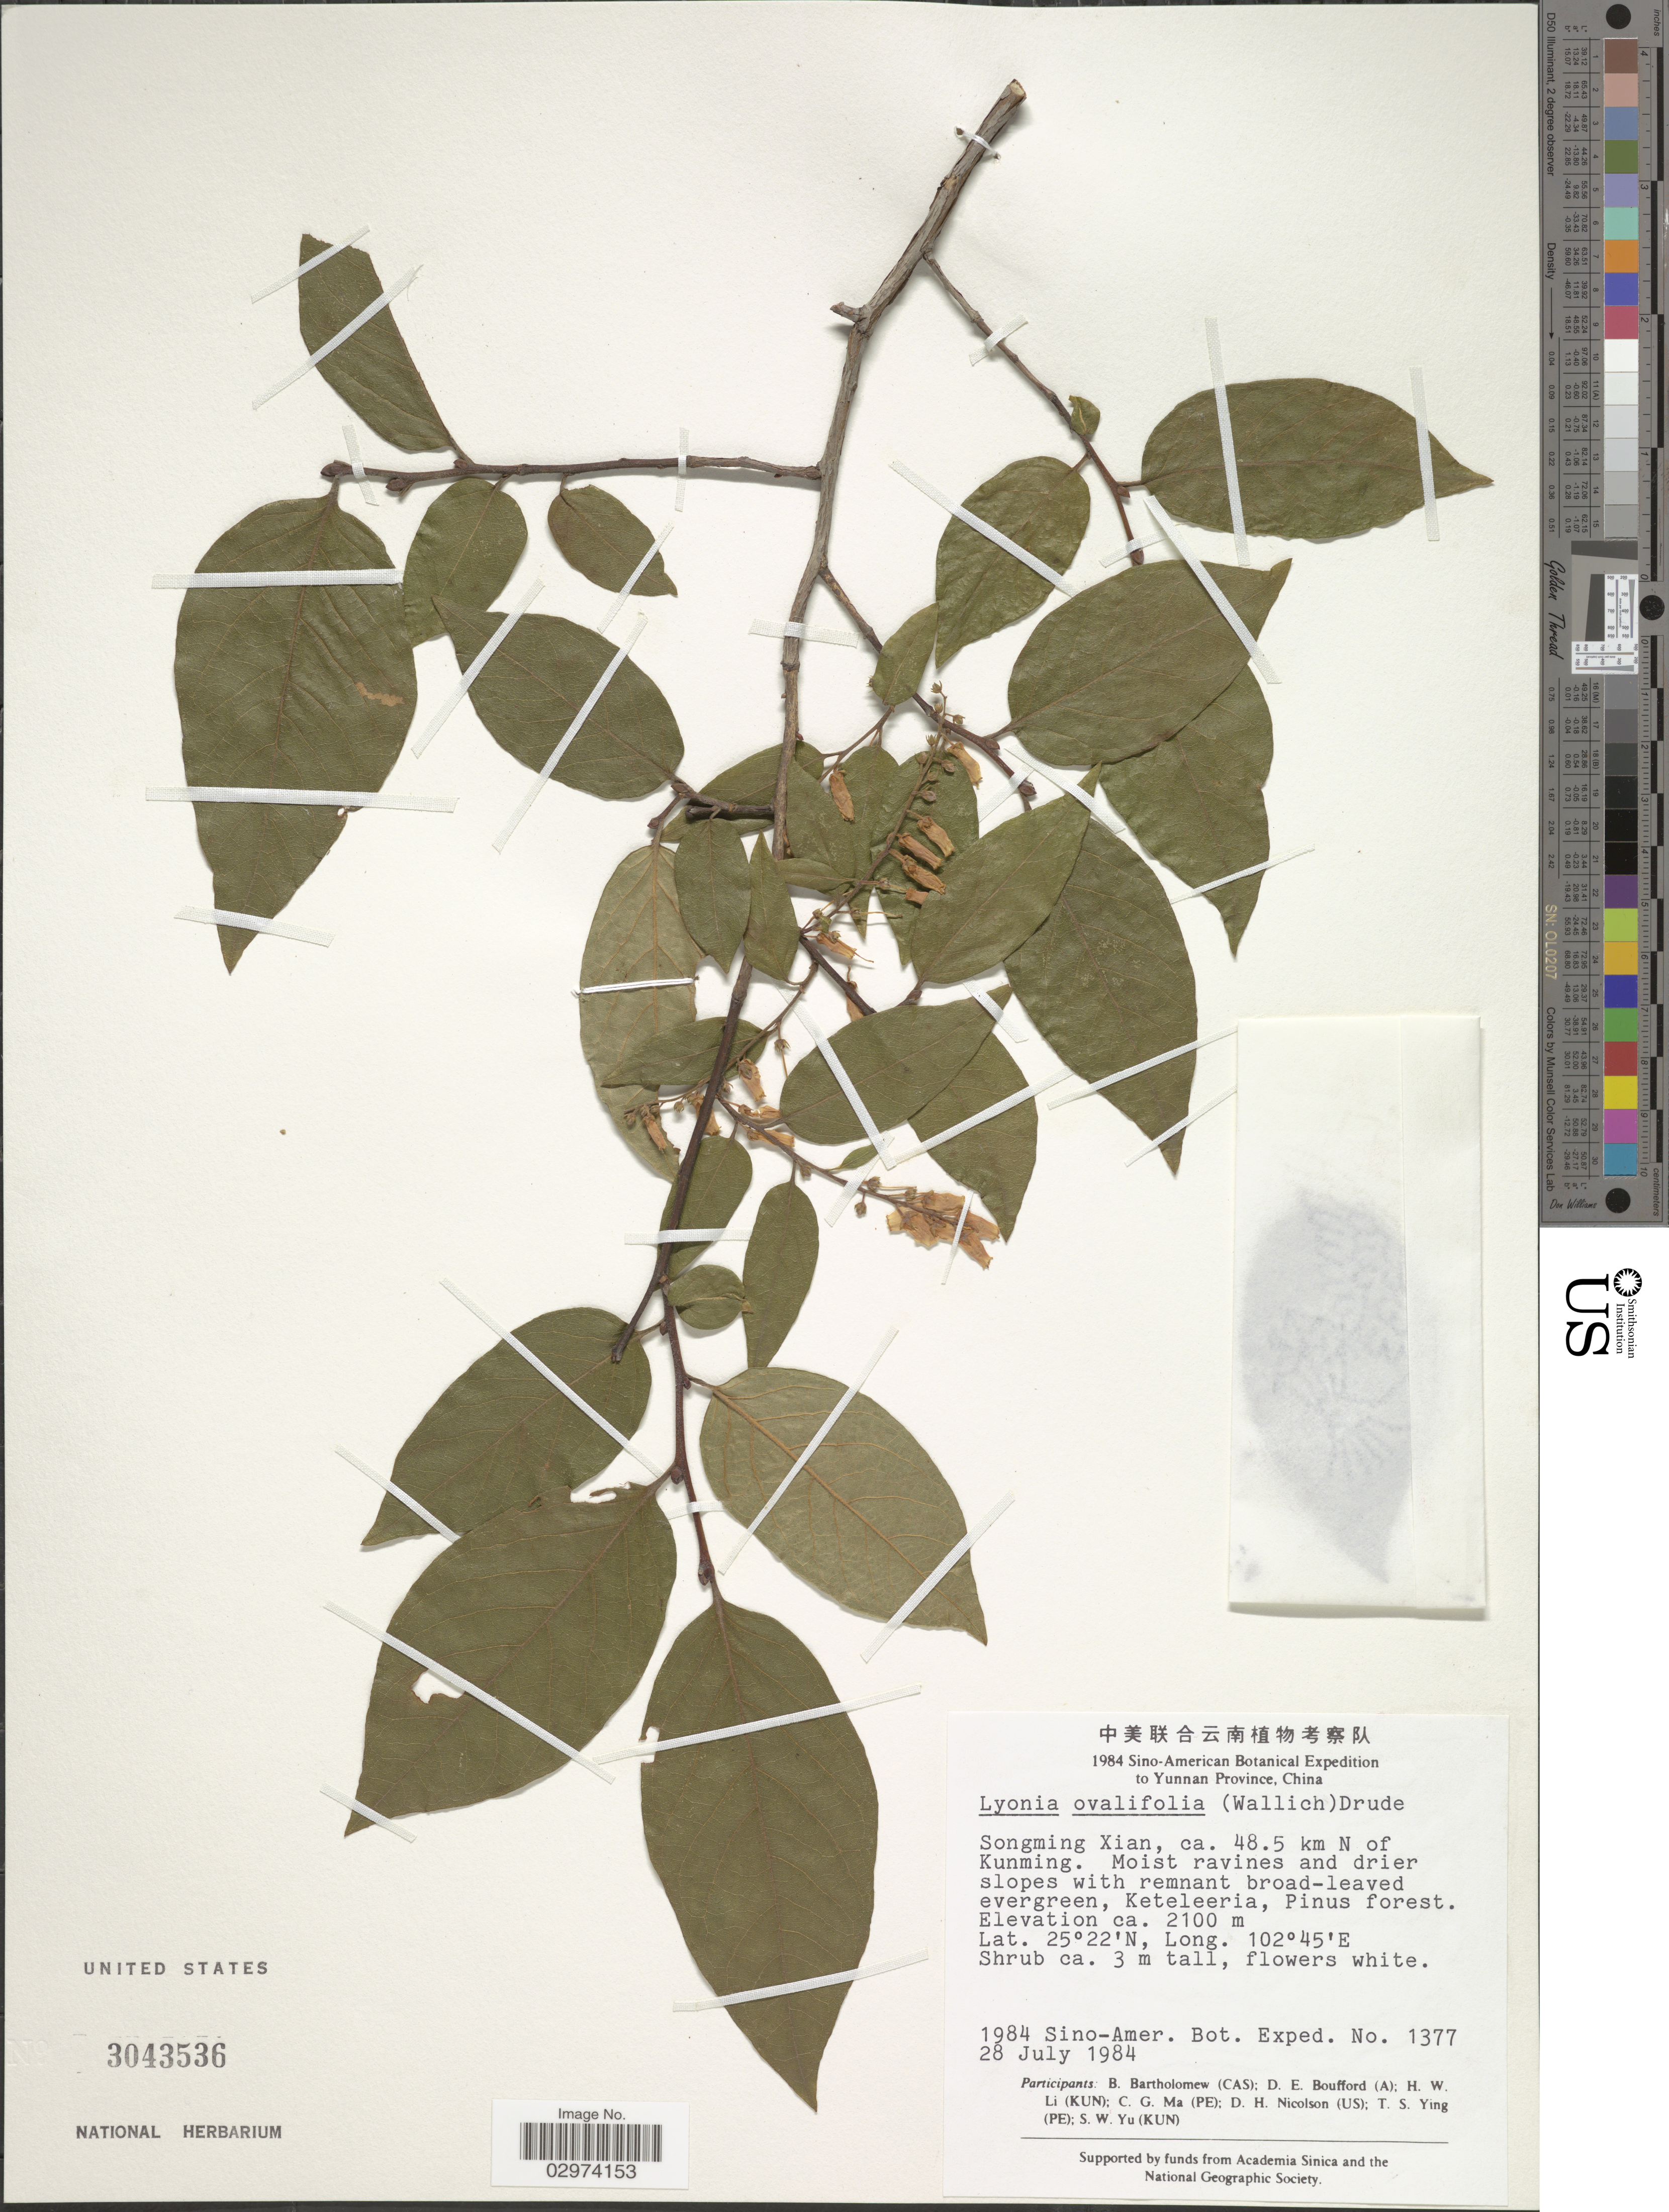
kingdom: Plantae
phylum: Tracheophyta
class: Magnoliopsida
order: Ericales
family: Ericaceae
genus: Lyonia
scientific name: Lyonia ovalifolia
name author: (Wall.) Drude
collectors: Sino-Amer. Bot. Exped. 1984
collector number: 1377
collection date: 1984-07-28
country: China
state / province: Yunnan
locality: Yunnan Province. Songming Xian, ca. 48.5 km N of Kunming.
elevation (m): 2100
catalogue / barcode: US 3043536